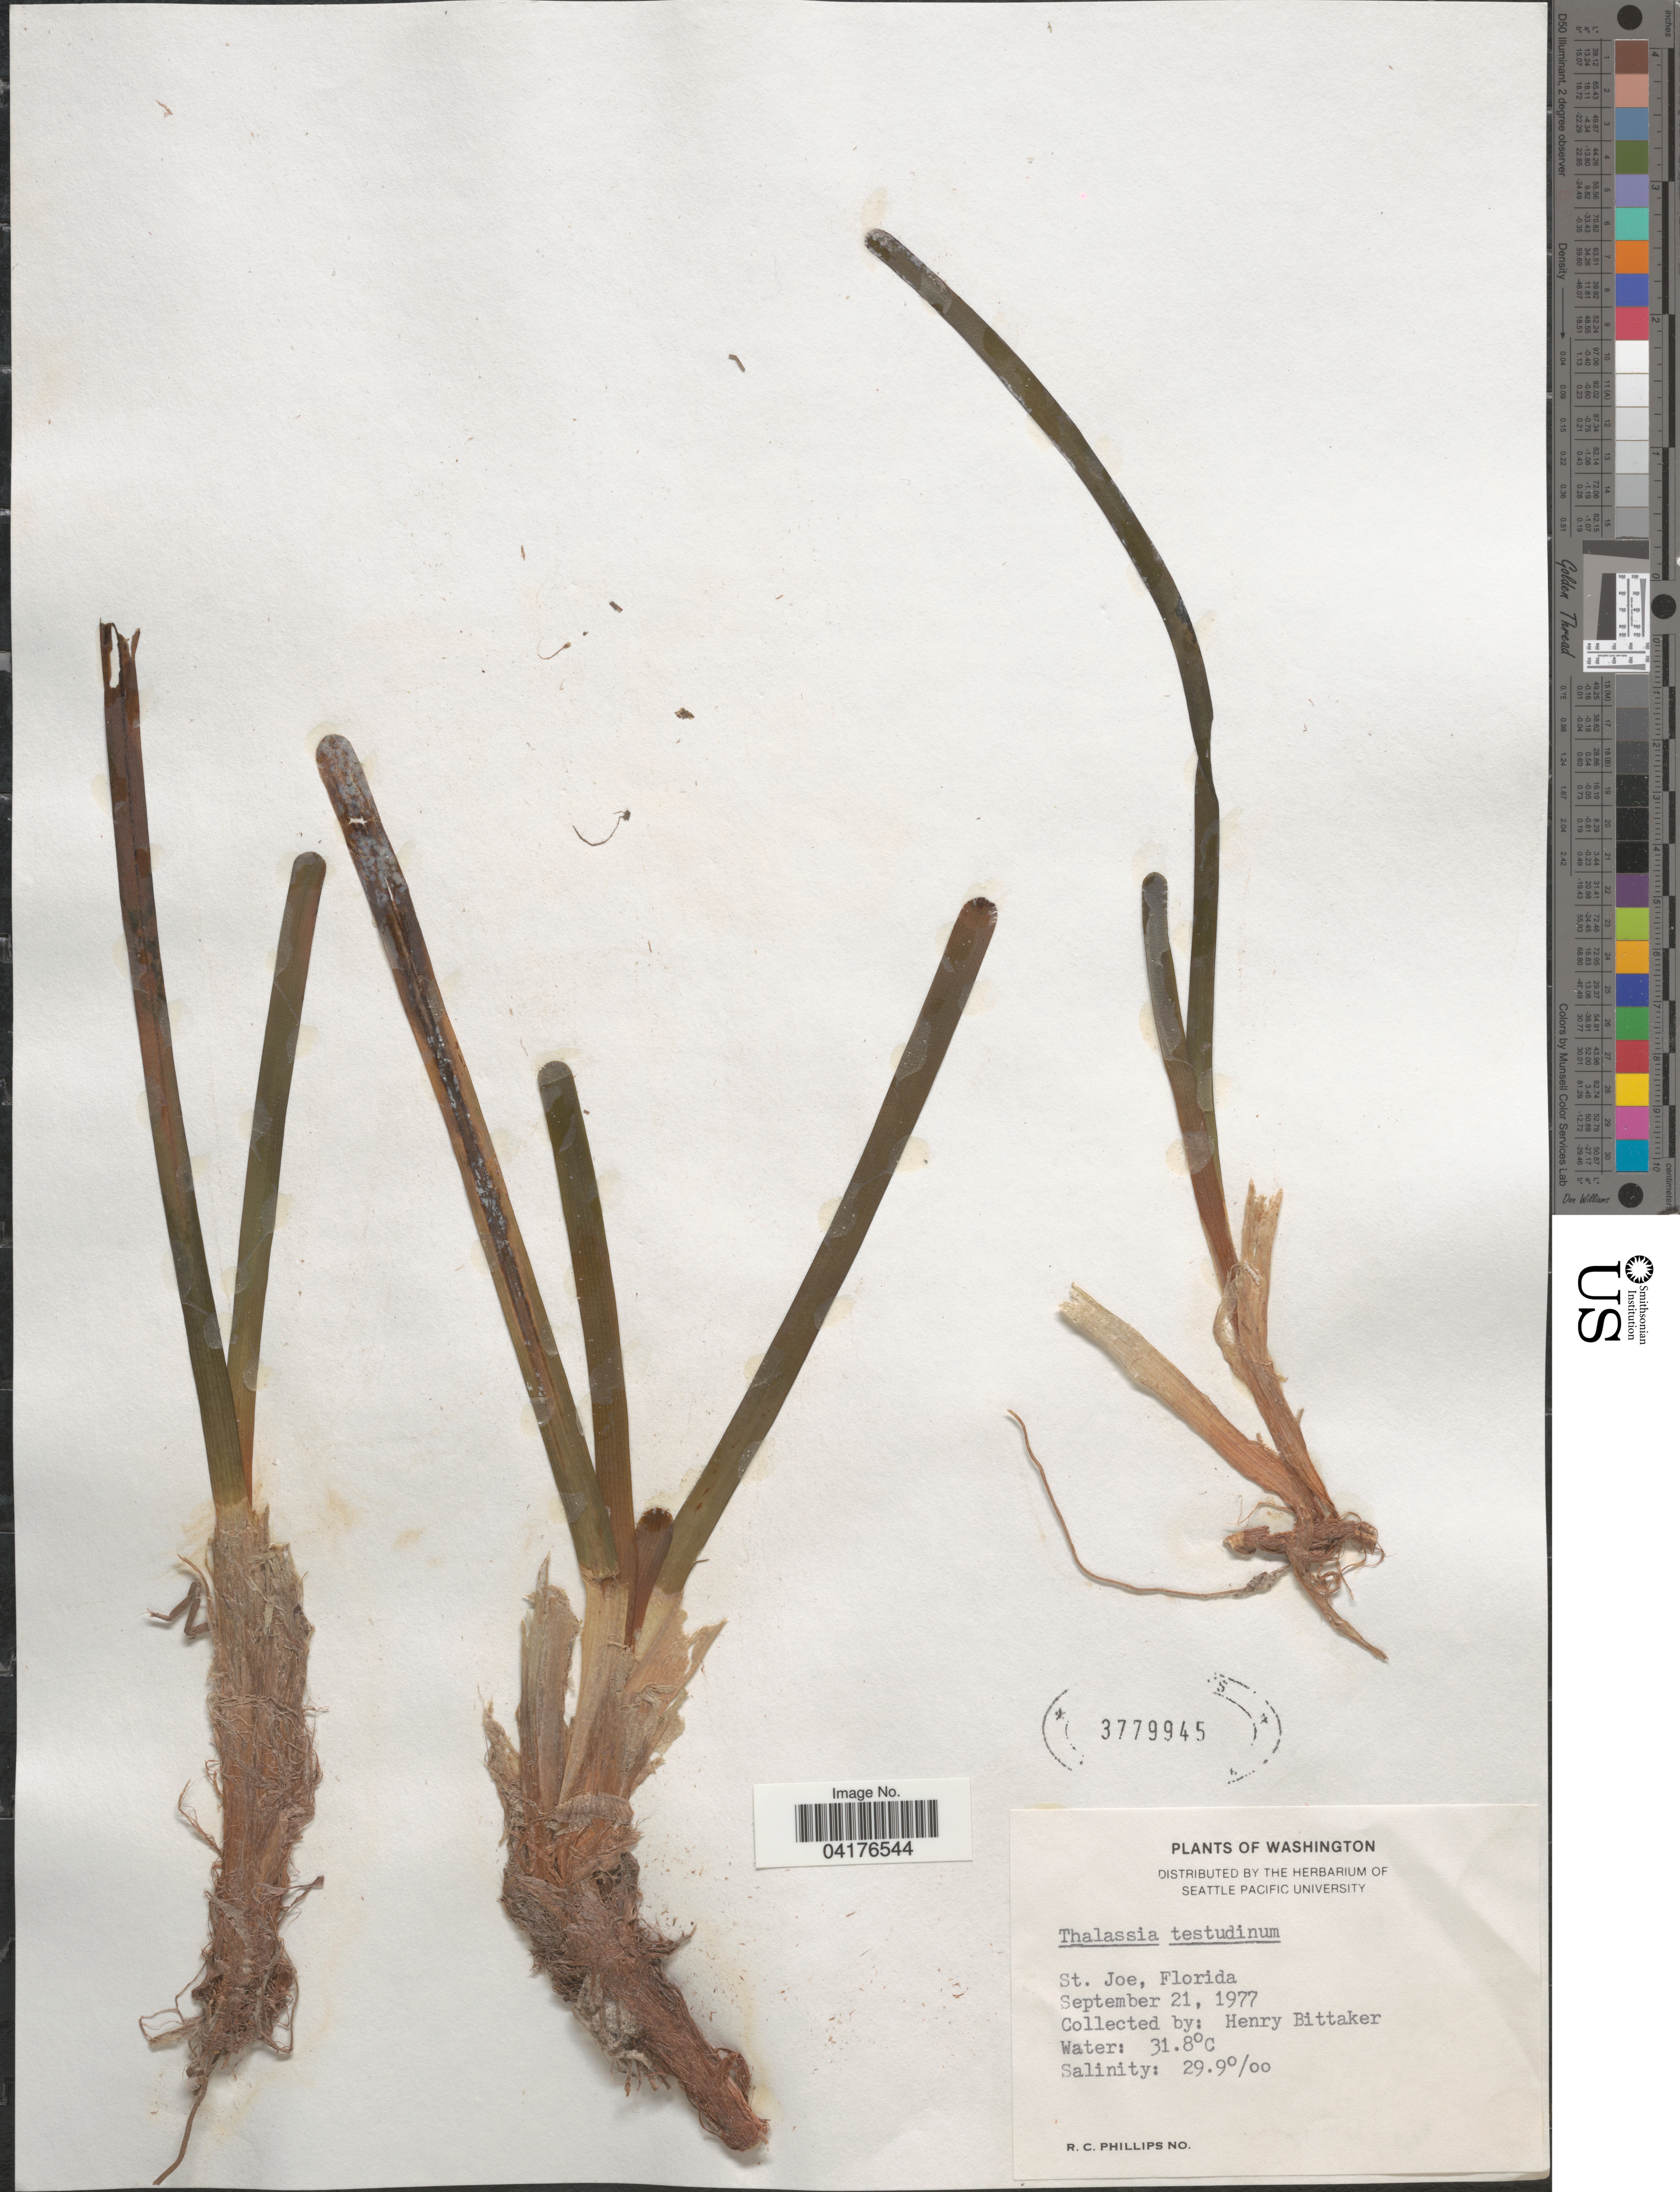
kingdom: Plantae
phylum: Tracheophyta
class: Liliopsida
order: Alismatales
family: Hydrocharitaceae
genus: Thalassia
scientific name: Thalassia testudinum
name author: Banks & Sol. ex K.D. Koenig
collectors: H. Bittaker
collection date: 1977-09-21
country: United States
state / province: Florida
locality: St. Joe.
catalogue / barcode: US 3779945